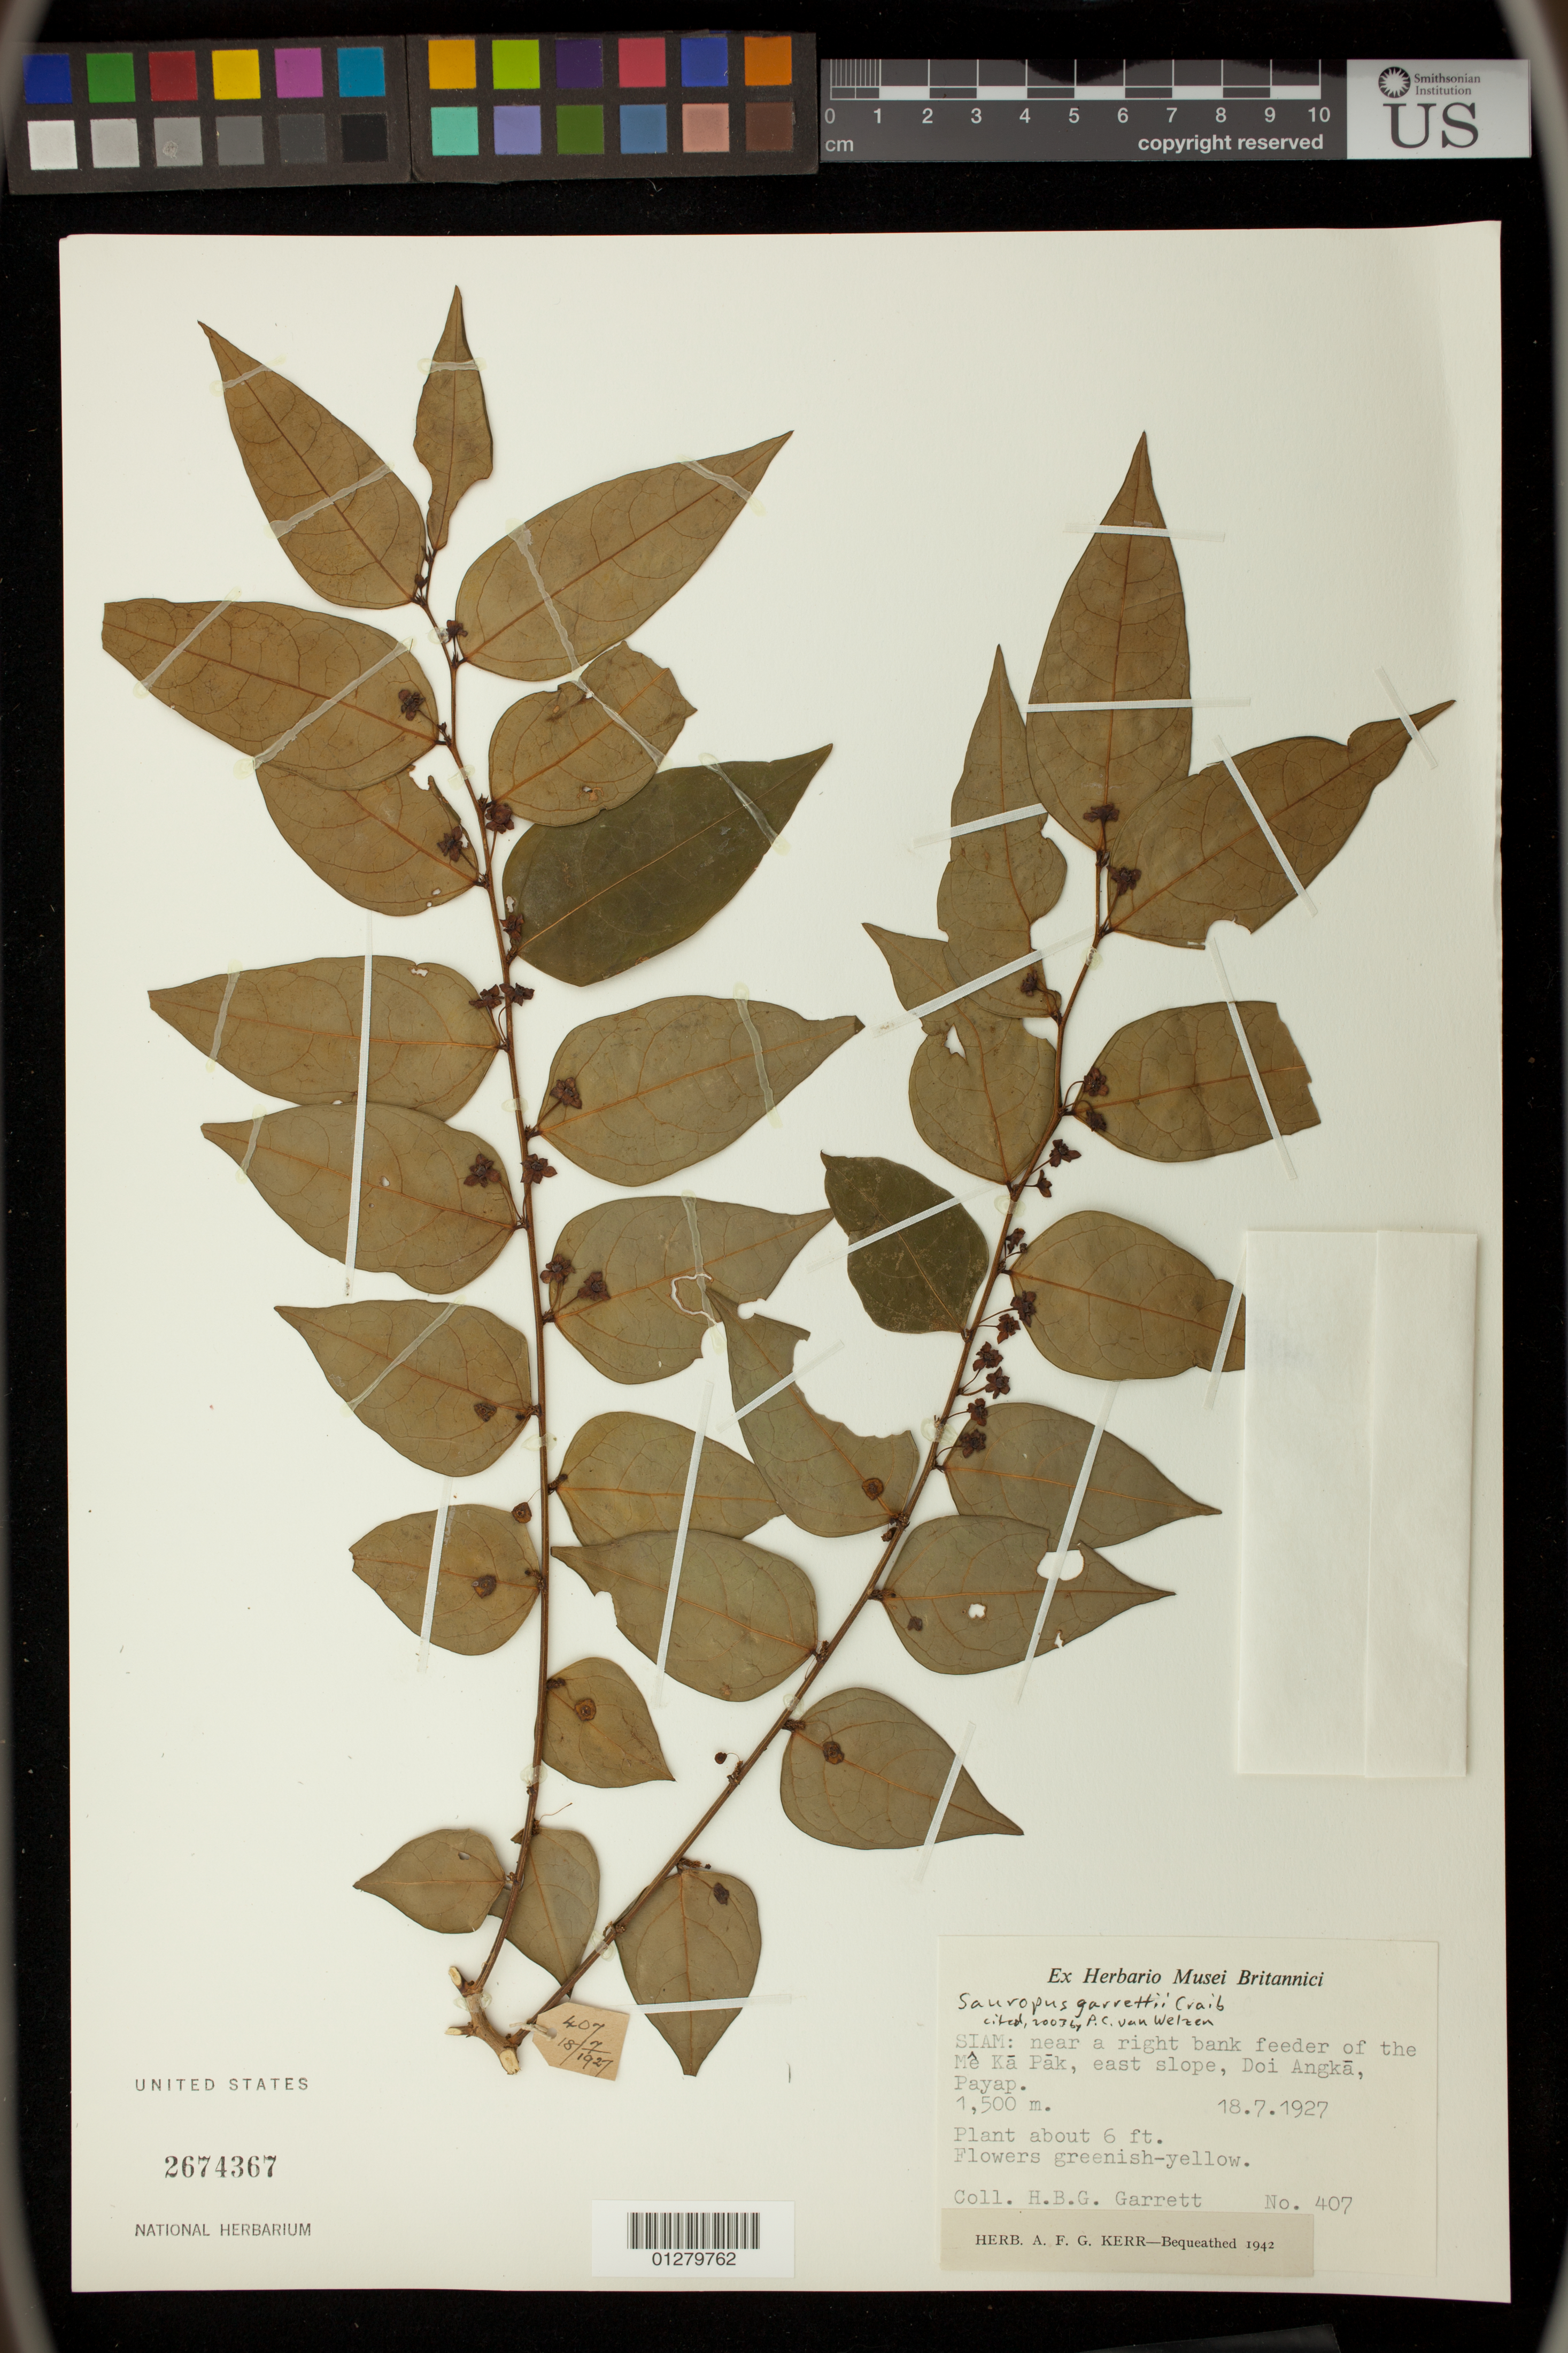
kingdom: Plantae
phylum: Tracheophyta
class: Magnoliopsida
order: Malpighiales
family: Phyllanthaceae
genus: Sauropus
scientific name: Sauropus garrettii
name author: Craib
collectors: H. Garrett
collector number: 407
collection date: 1927-07-18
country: Thailand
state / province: Chiang Mai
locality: near a right bank feeder of the Me Ka Pak, east slope, Doi Angka, Payap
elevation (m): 1500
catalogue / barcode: US 2674367